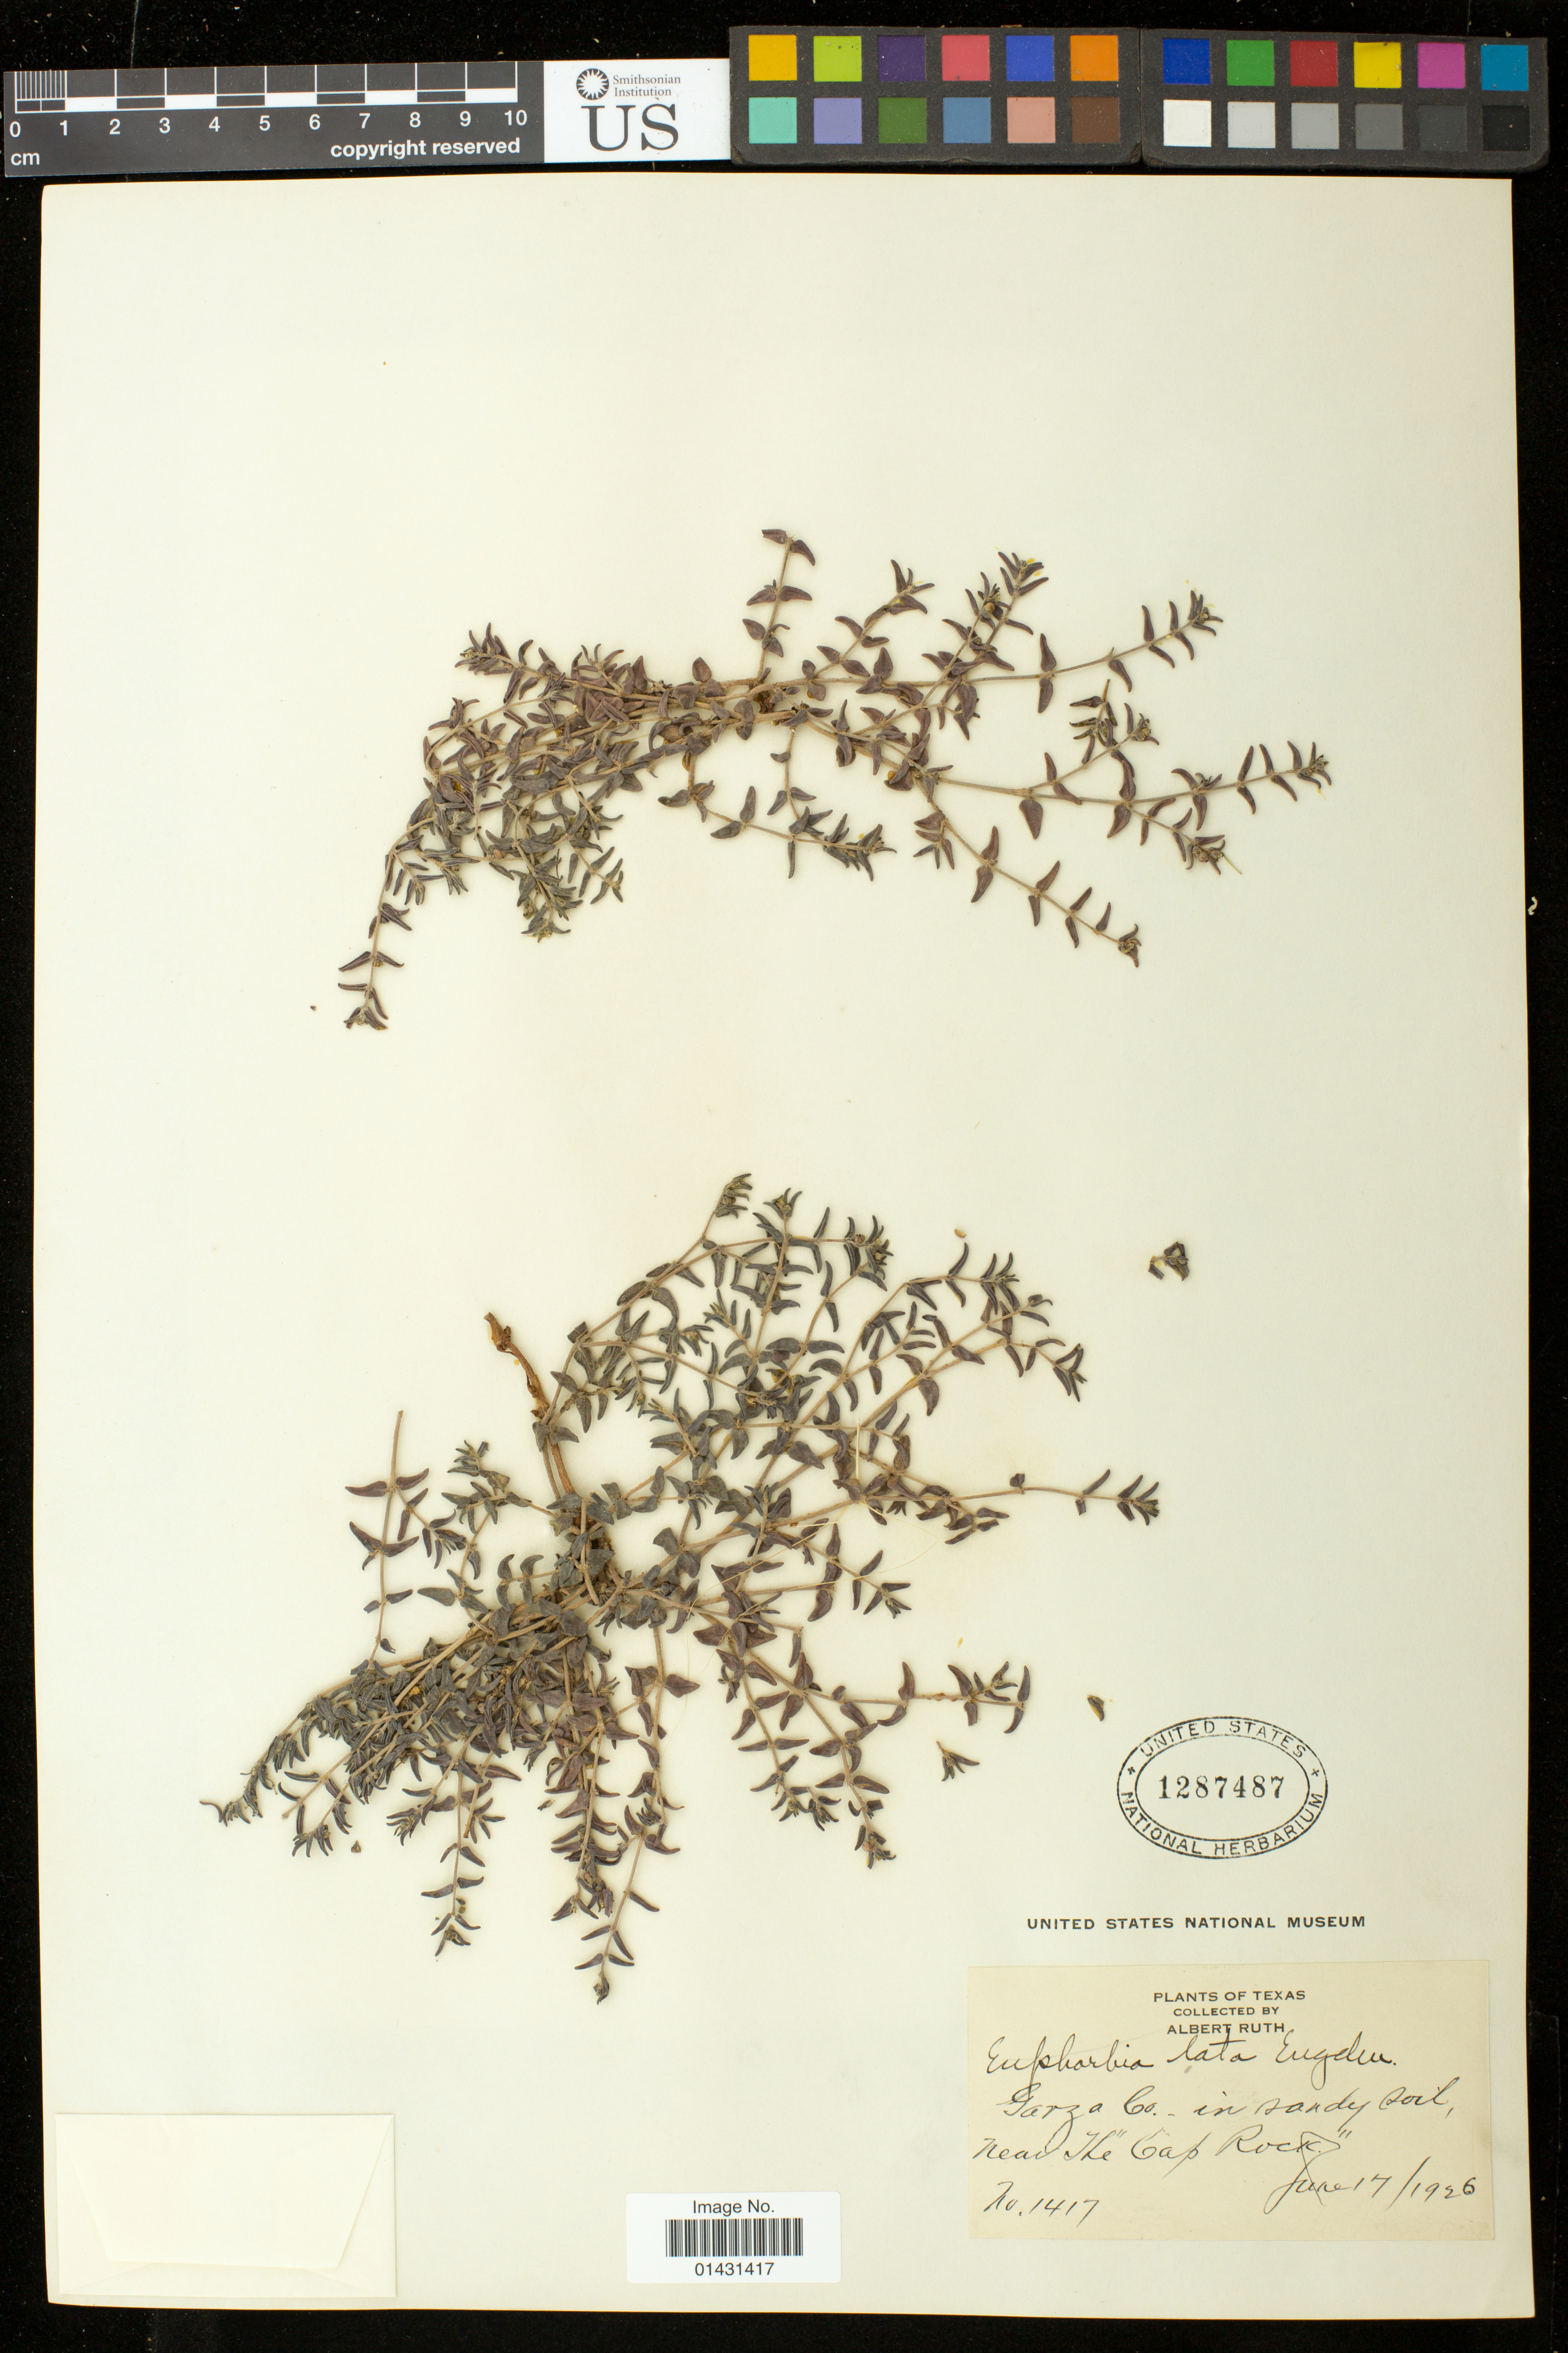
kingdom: Plantae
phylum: Tracheophyta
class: Magnoliopsida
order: Malpighiales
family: Euphorbiaceae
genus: Euphorbia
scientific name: Euphorbia laxa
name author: Drake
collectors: A. Ruth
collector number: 1417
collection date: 1926-06-17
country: United States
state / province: Texas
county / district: Garza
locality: Near The "Cap Rock"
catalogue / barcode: US 1287487